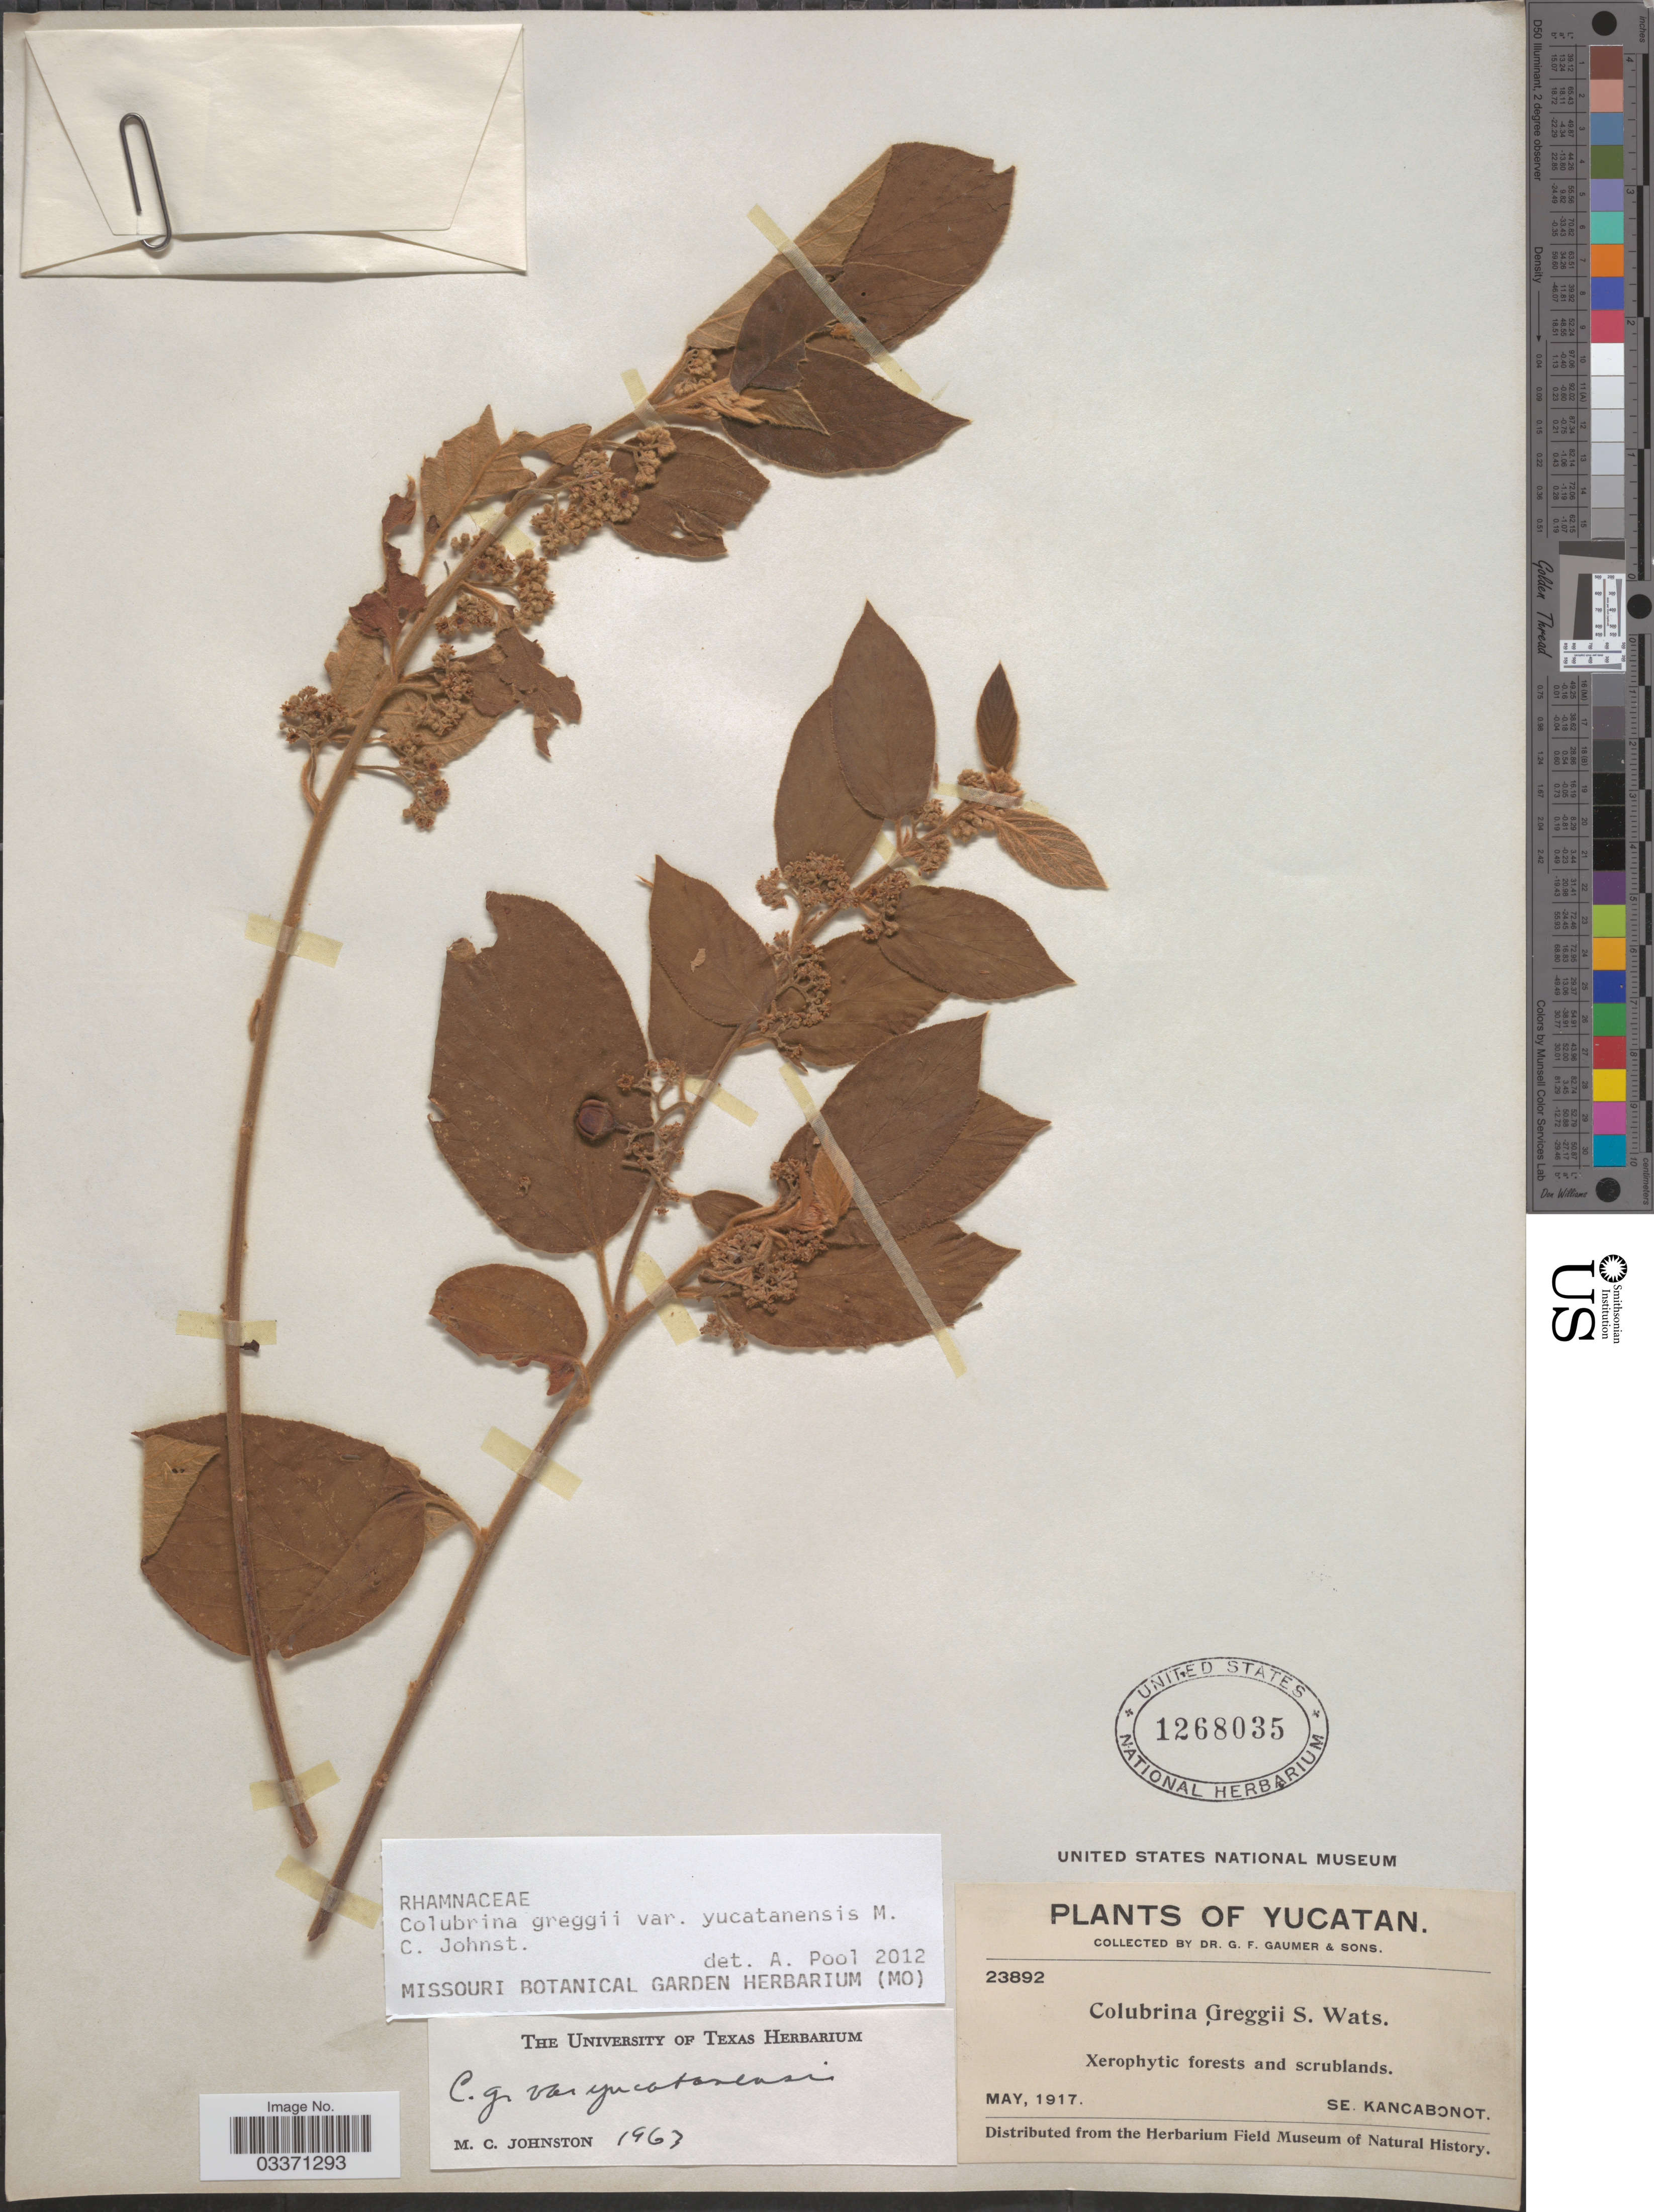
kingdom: Plantae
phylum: Tracheophyta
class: Magnoliopsida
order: Rosales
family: Rhamnaceae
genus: Colubrina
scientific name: Colubrina greggii var. yucatanensis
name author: M.C. Johnst.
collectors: G. F. Gaumer & Sons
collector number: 23892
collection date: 1917-05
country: Mexico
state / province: Yucatán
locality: SE. Kancabonot.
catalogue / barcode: US 1268035